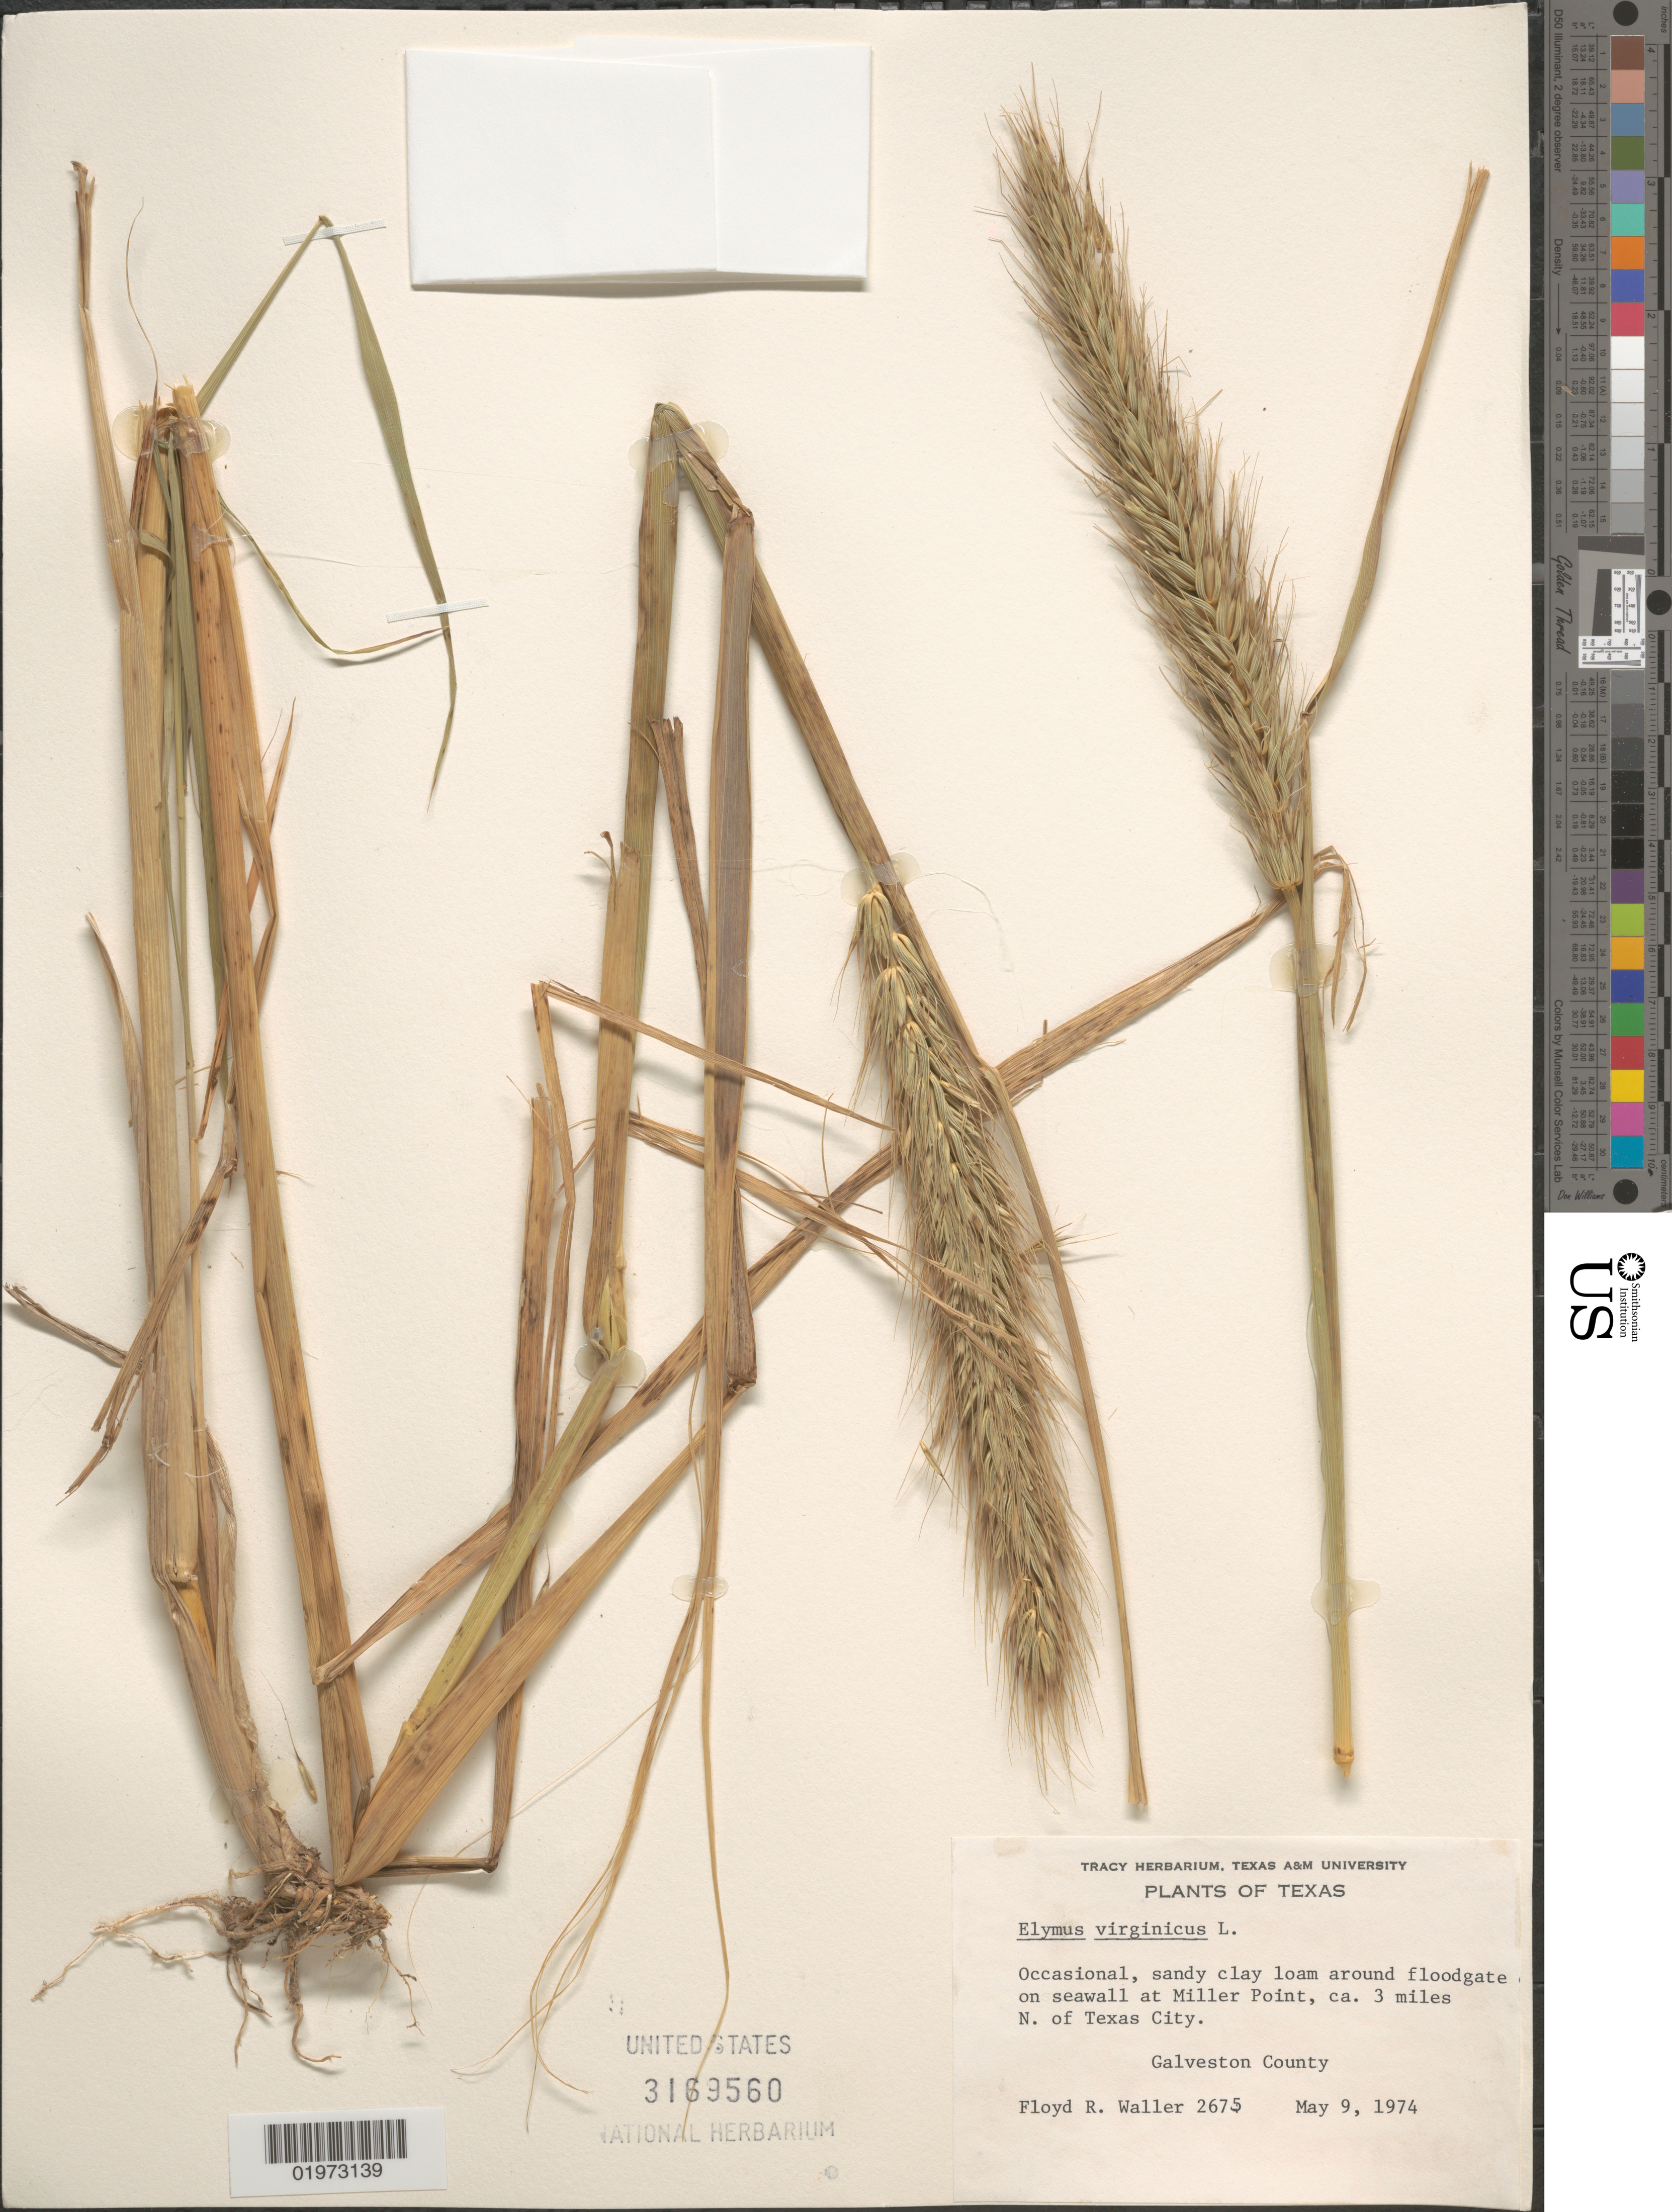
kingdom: Plantae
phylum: Tracheophyta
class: Liliopsida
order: Poales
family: Poaceae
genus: Elymus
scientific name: Elymus virginicus var. virginicus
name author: L.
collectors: F. R. Waller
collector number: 2675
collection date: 1974-05-09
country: United States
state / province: Texas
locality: Occasional, sandy clay loam around floodgate, on seawall at Miller Point, ca. 3 miles N. of Texas City. Galveston County.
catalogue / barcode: US 3169560